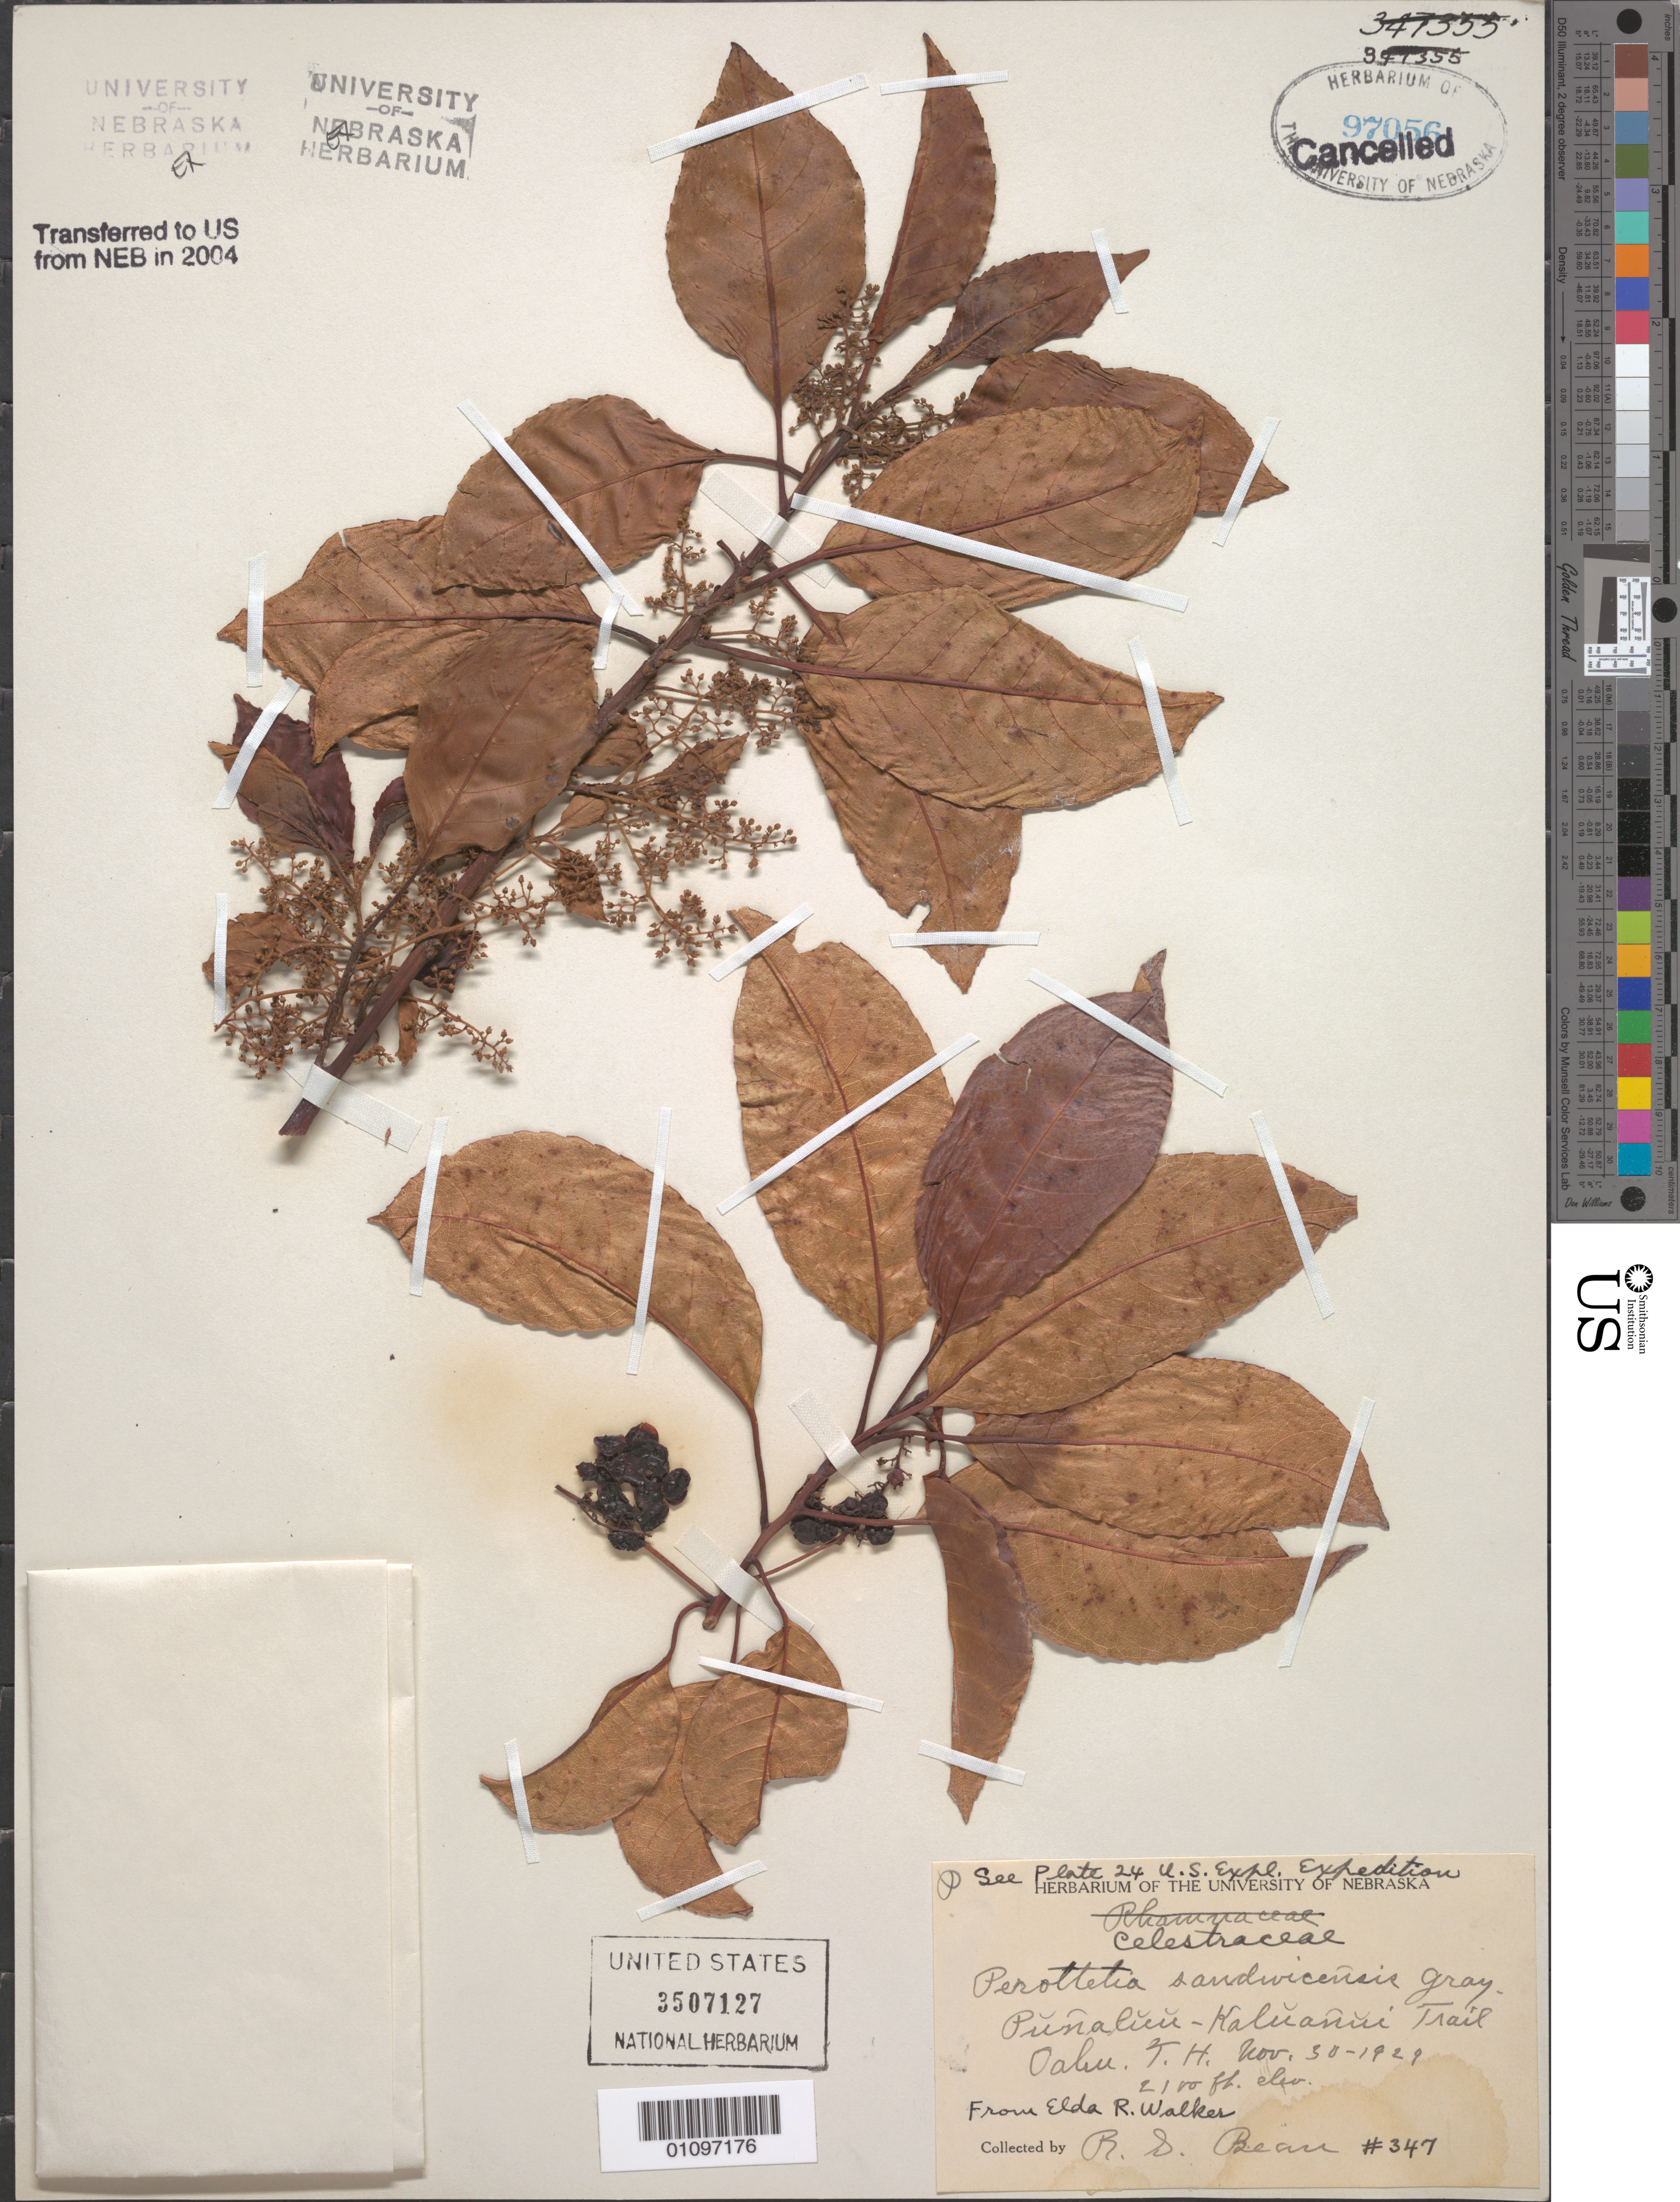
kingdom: Plantae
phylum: Tracheophyta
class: Magnoliopsida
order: Huerteales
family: Dipentodontaceae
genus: Perrottetia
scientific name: Perrottetia sandwicensis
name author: A. Gray in Wilkes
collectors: R. Bean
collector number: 347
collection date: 1929-11-30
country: United States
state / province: Hawaii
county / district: Honolulu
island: Oahu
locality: Punalieu-Kaluanui Trail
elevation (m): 640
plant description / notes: "See plate 24 U.S. Expl. Expedition"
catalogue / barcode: US 3507127